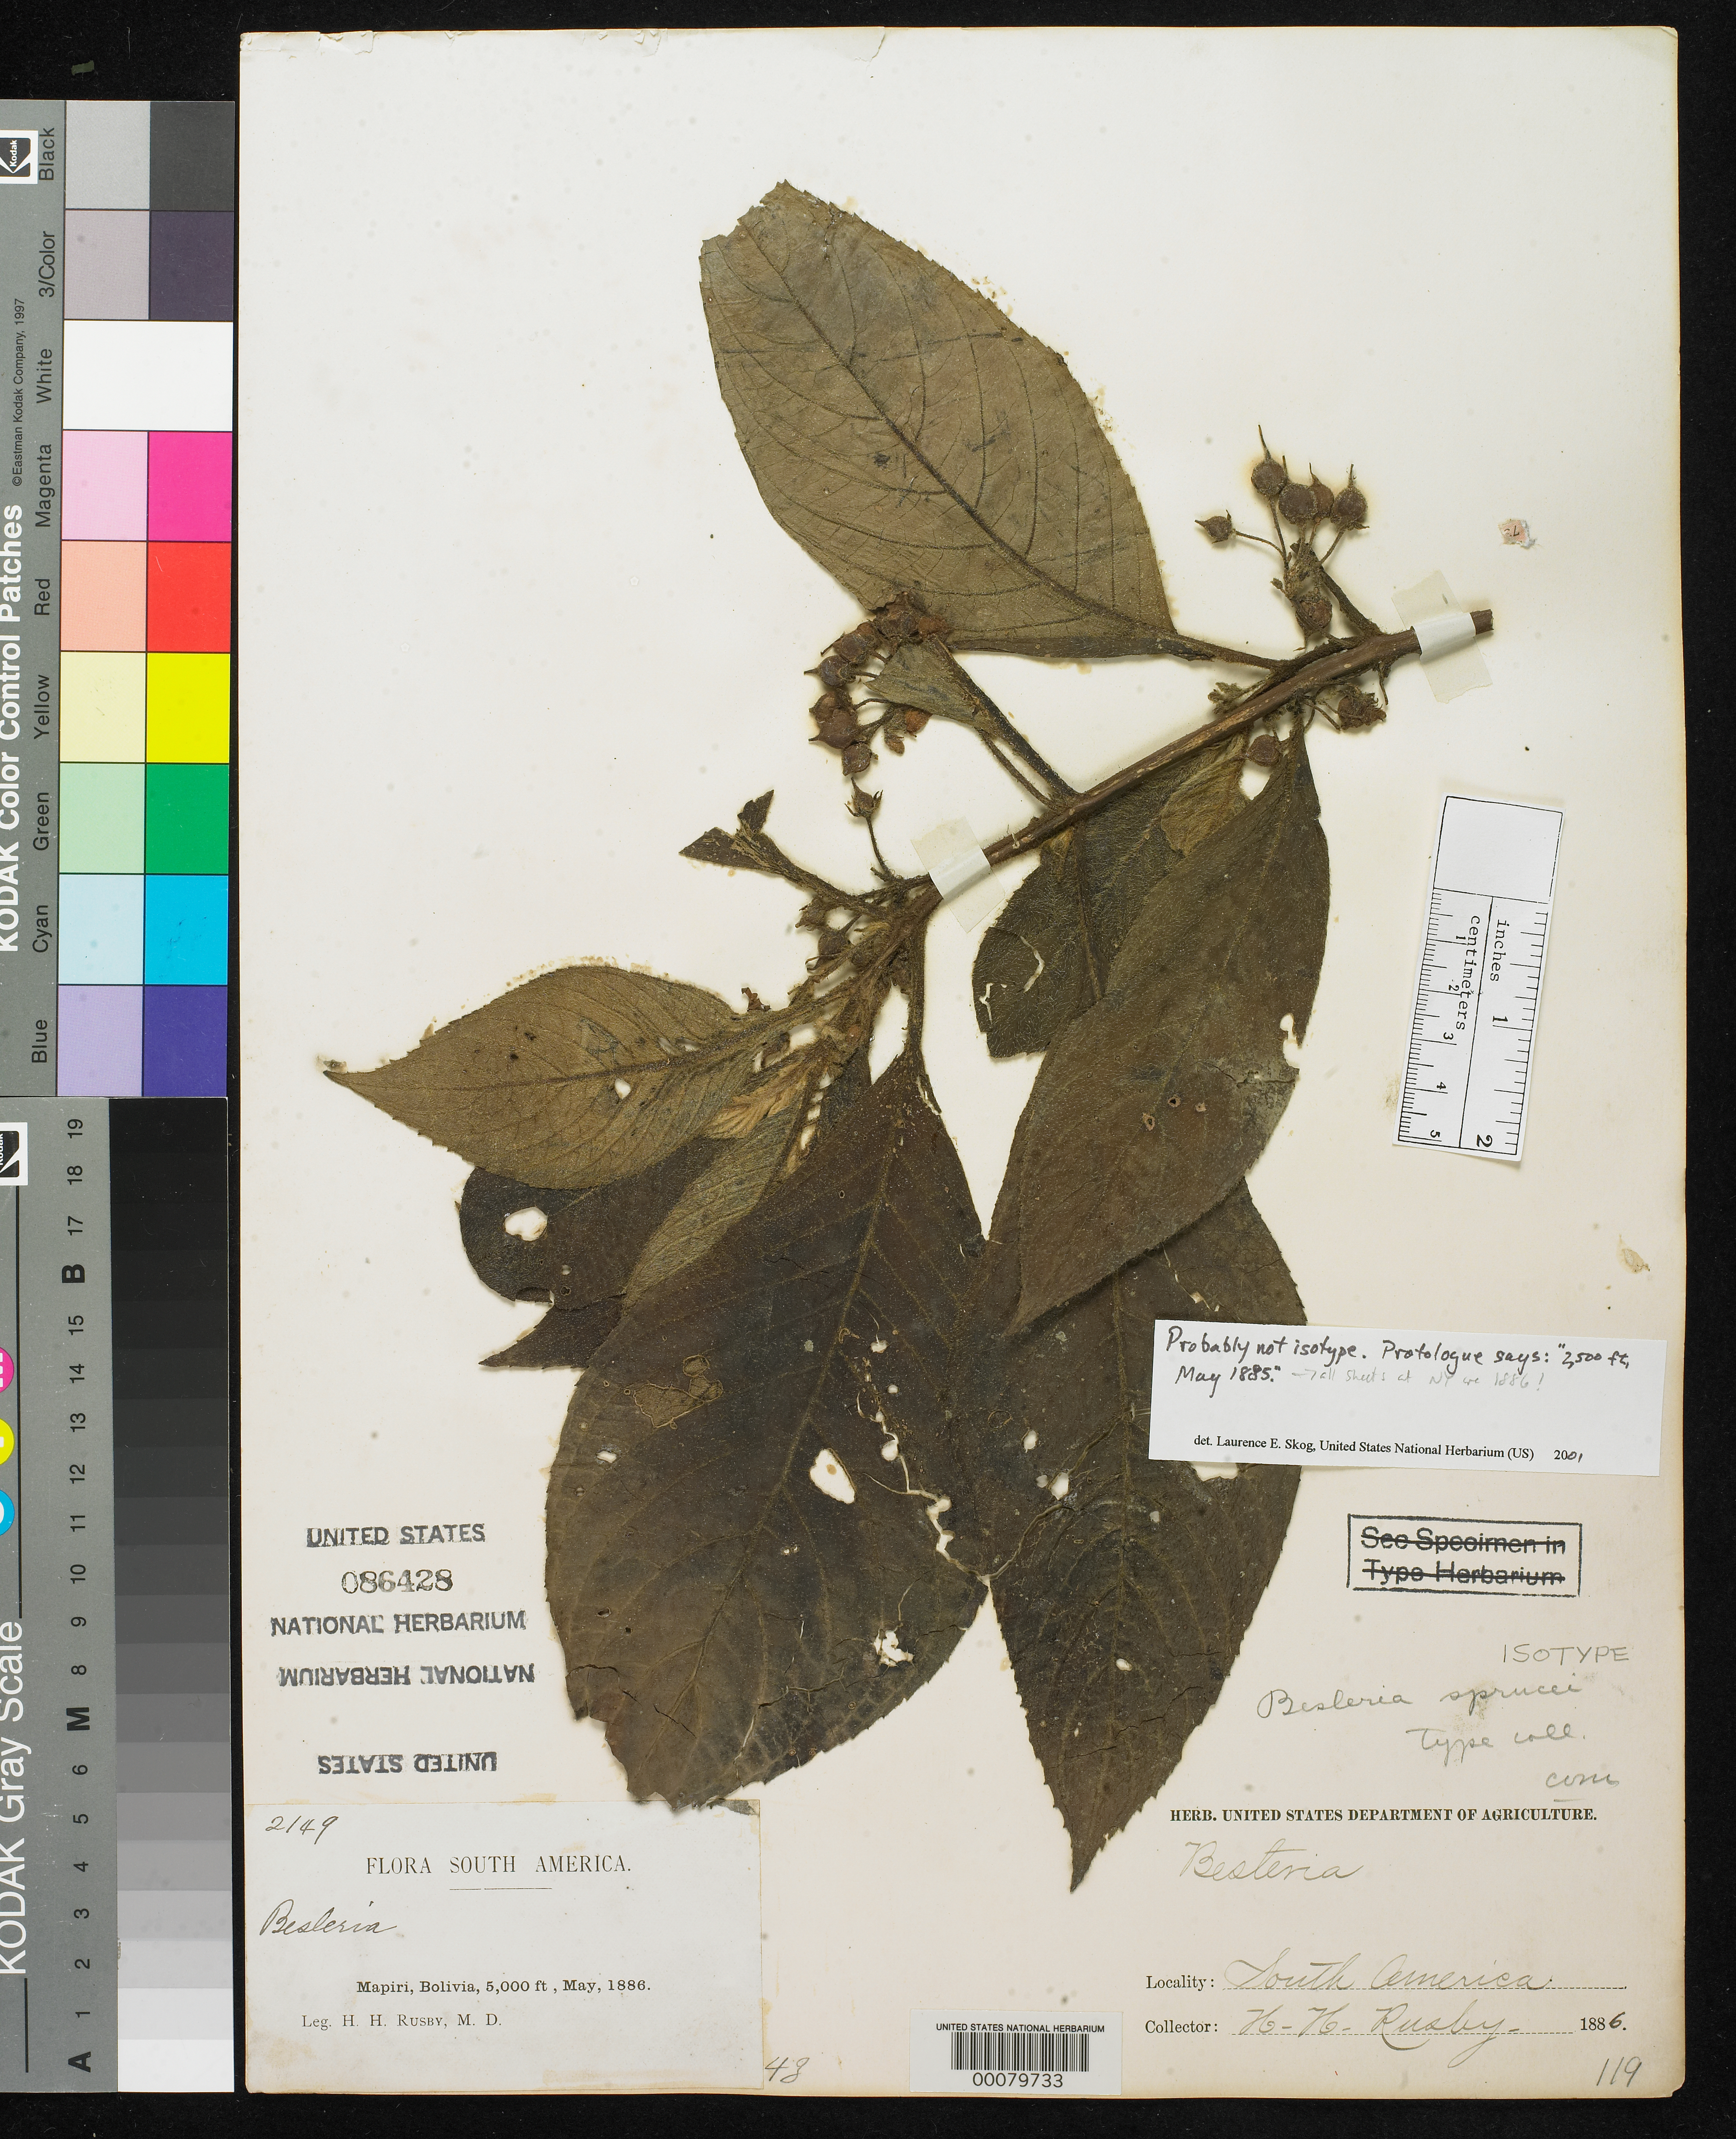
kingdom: Plantae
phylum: Tracheophyta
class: Magnoliopsida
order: Lamiales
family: Gesneriaceae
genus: Besleria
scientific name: Besleria sprucei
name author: Britton ex Rusby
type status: Possible Isotype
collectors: H. H. Rusby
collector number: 2149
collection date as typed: May 1886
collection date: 1886-05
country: Bolivia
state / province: La Páz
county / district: Larecaja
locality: Mapiri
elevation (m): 1524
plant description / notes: Dubiously type material; annotated as isotype but protologue cites type as "2,500 ft., May 1885" ("holotype" specimens at NY are 2,500 ft, May 1886; another sheet at NY is 5,000 ft, May 1886).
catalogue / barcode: US 86428